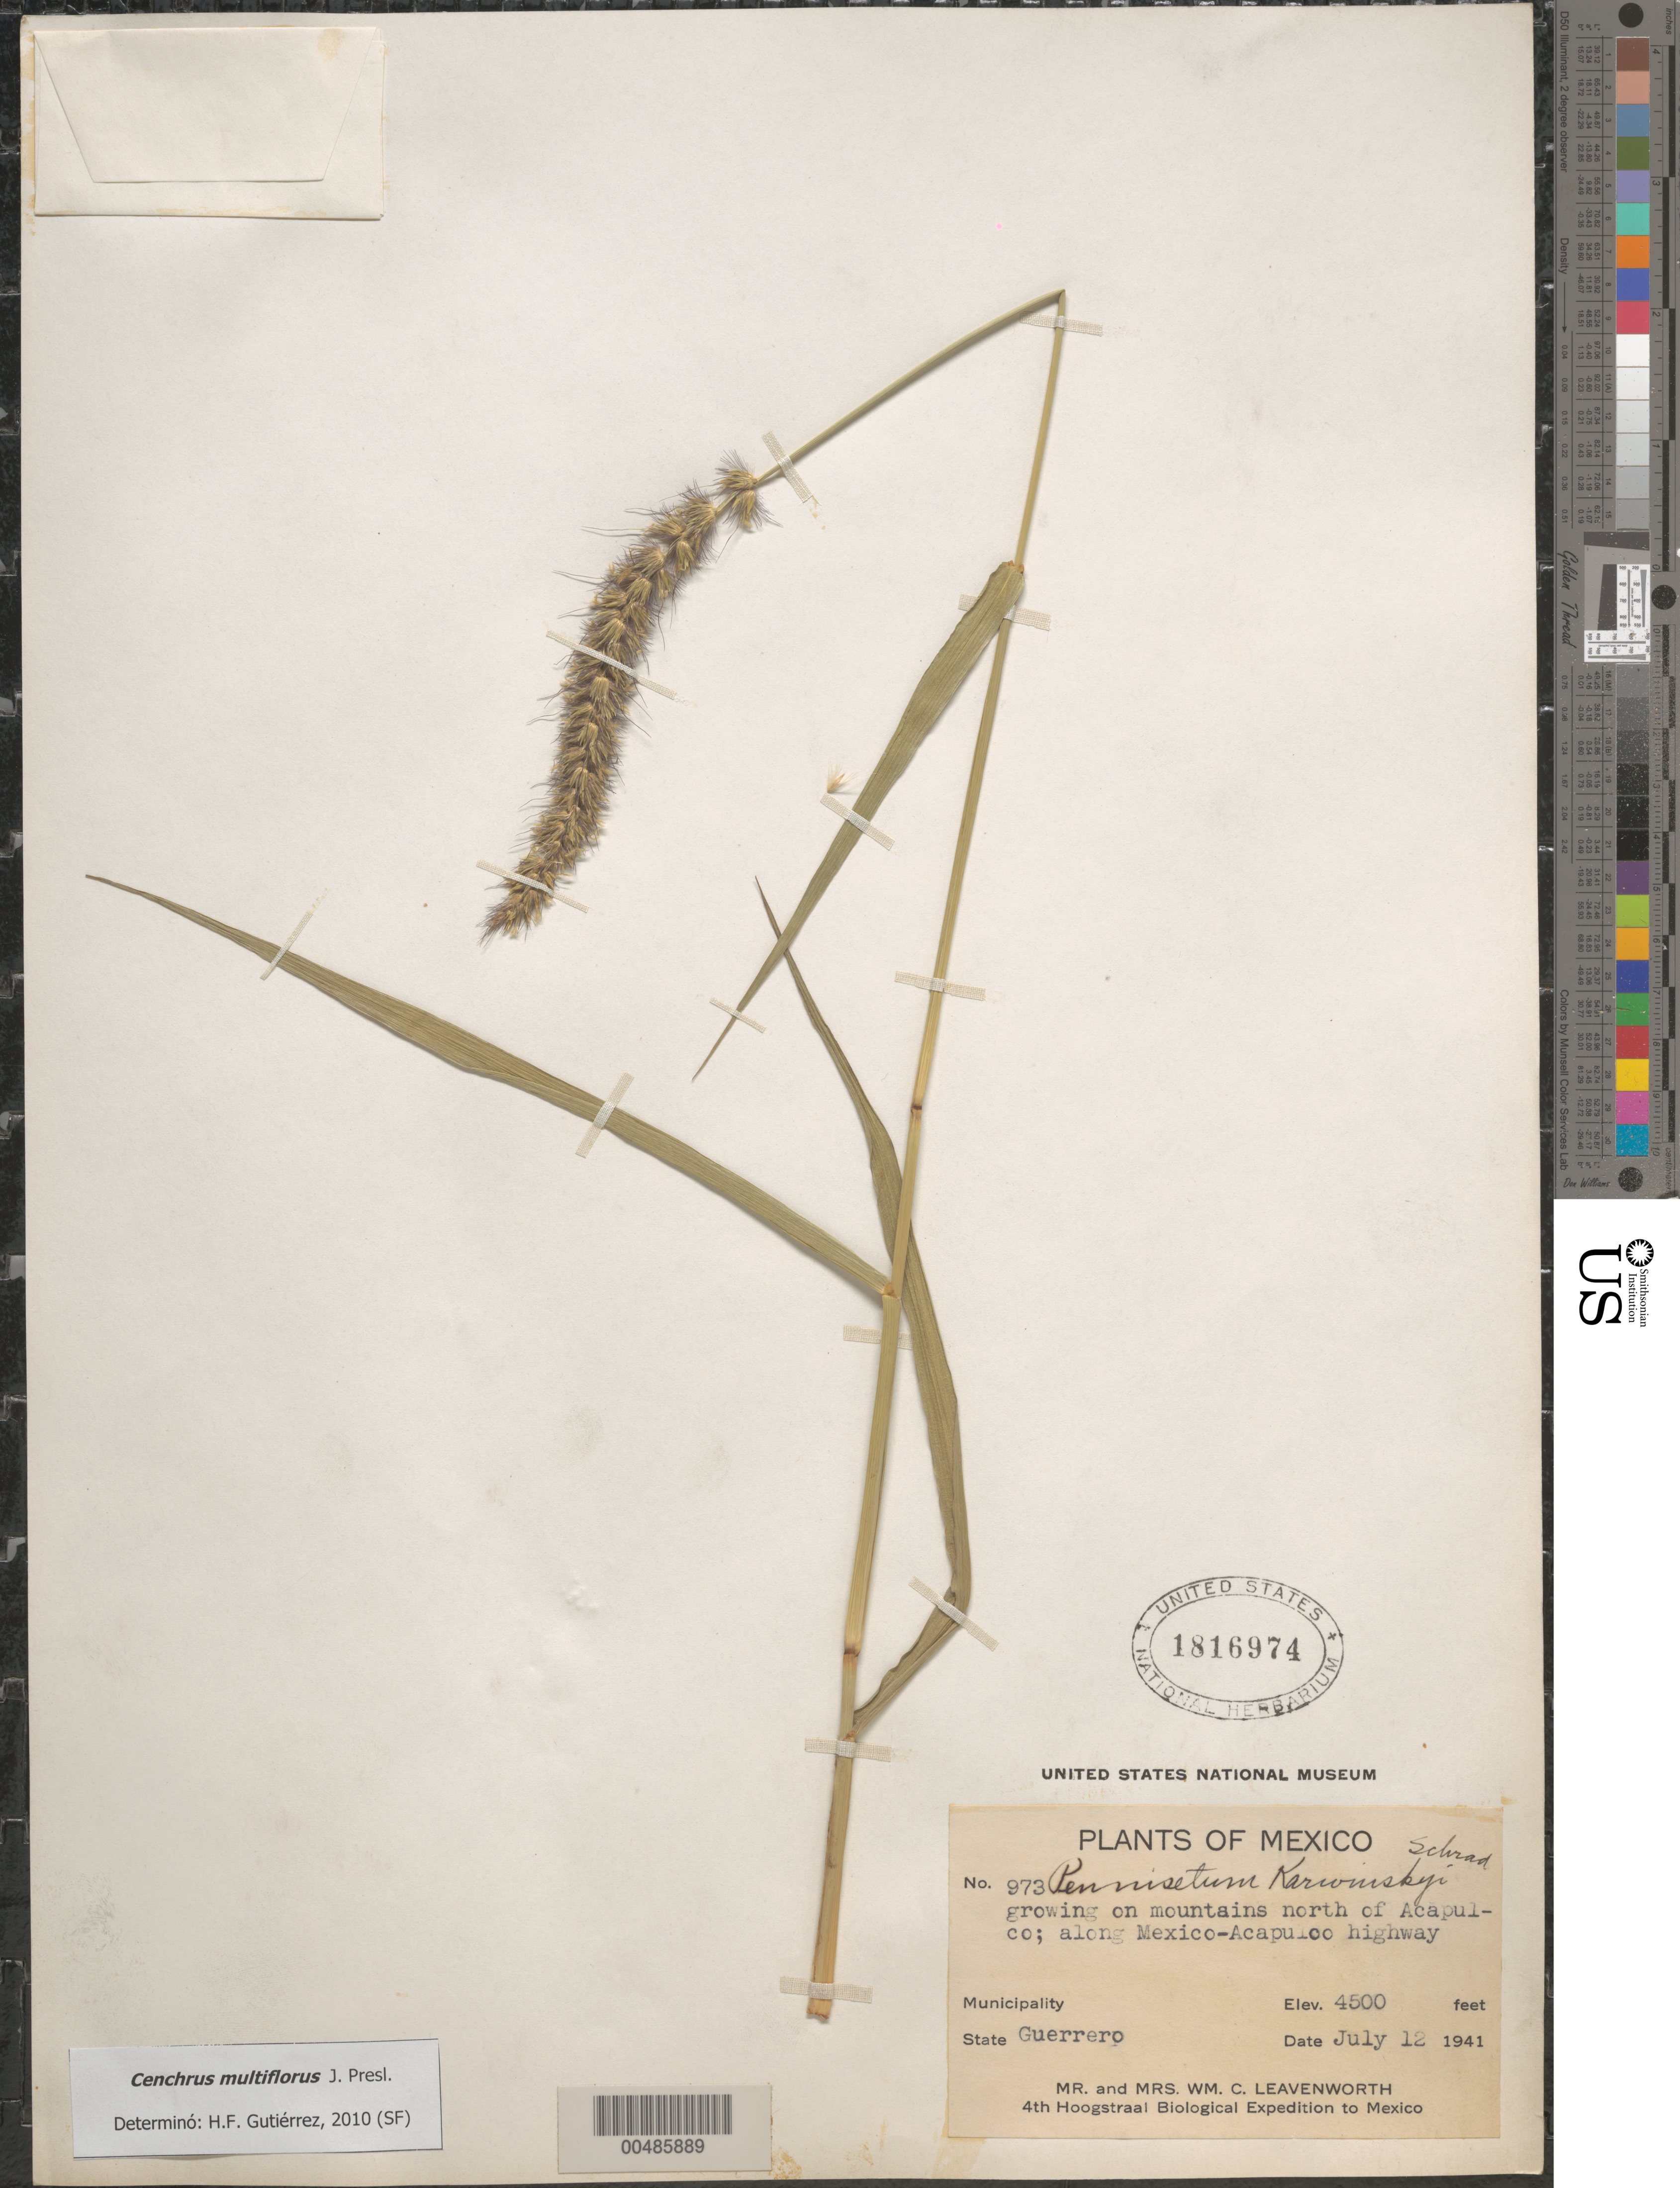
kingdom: Plantae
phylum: Tracheophyta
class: Liliopsida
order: Poales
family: Poaceae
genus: Cenchrus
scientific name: Cenchrus multiflorus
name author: C. Presl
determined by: Gutiérrez, H. F.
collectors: W. C. Leavenworth & Mrs. W. C. Leavenworth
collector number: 973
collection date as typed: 12 Jul 1941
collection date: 1941-07-12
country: Mexico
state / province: Guerrero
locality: Mountains N of Acapulco, along Mexico - Acapulco highway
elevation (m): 1372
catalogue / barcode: US 1816974